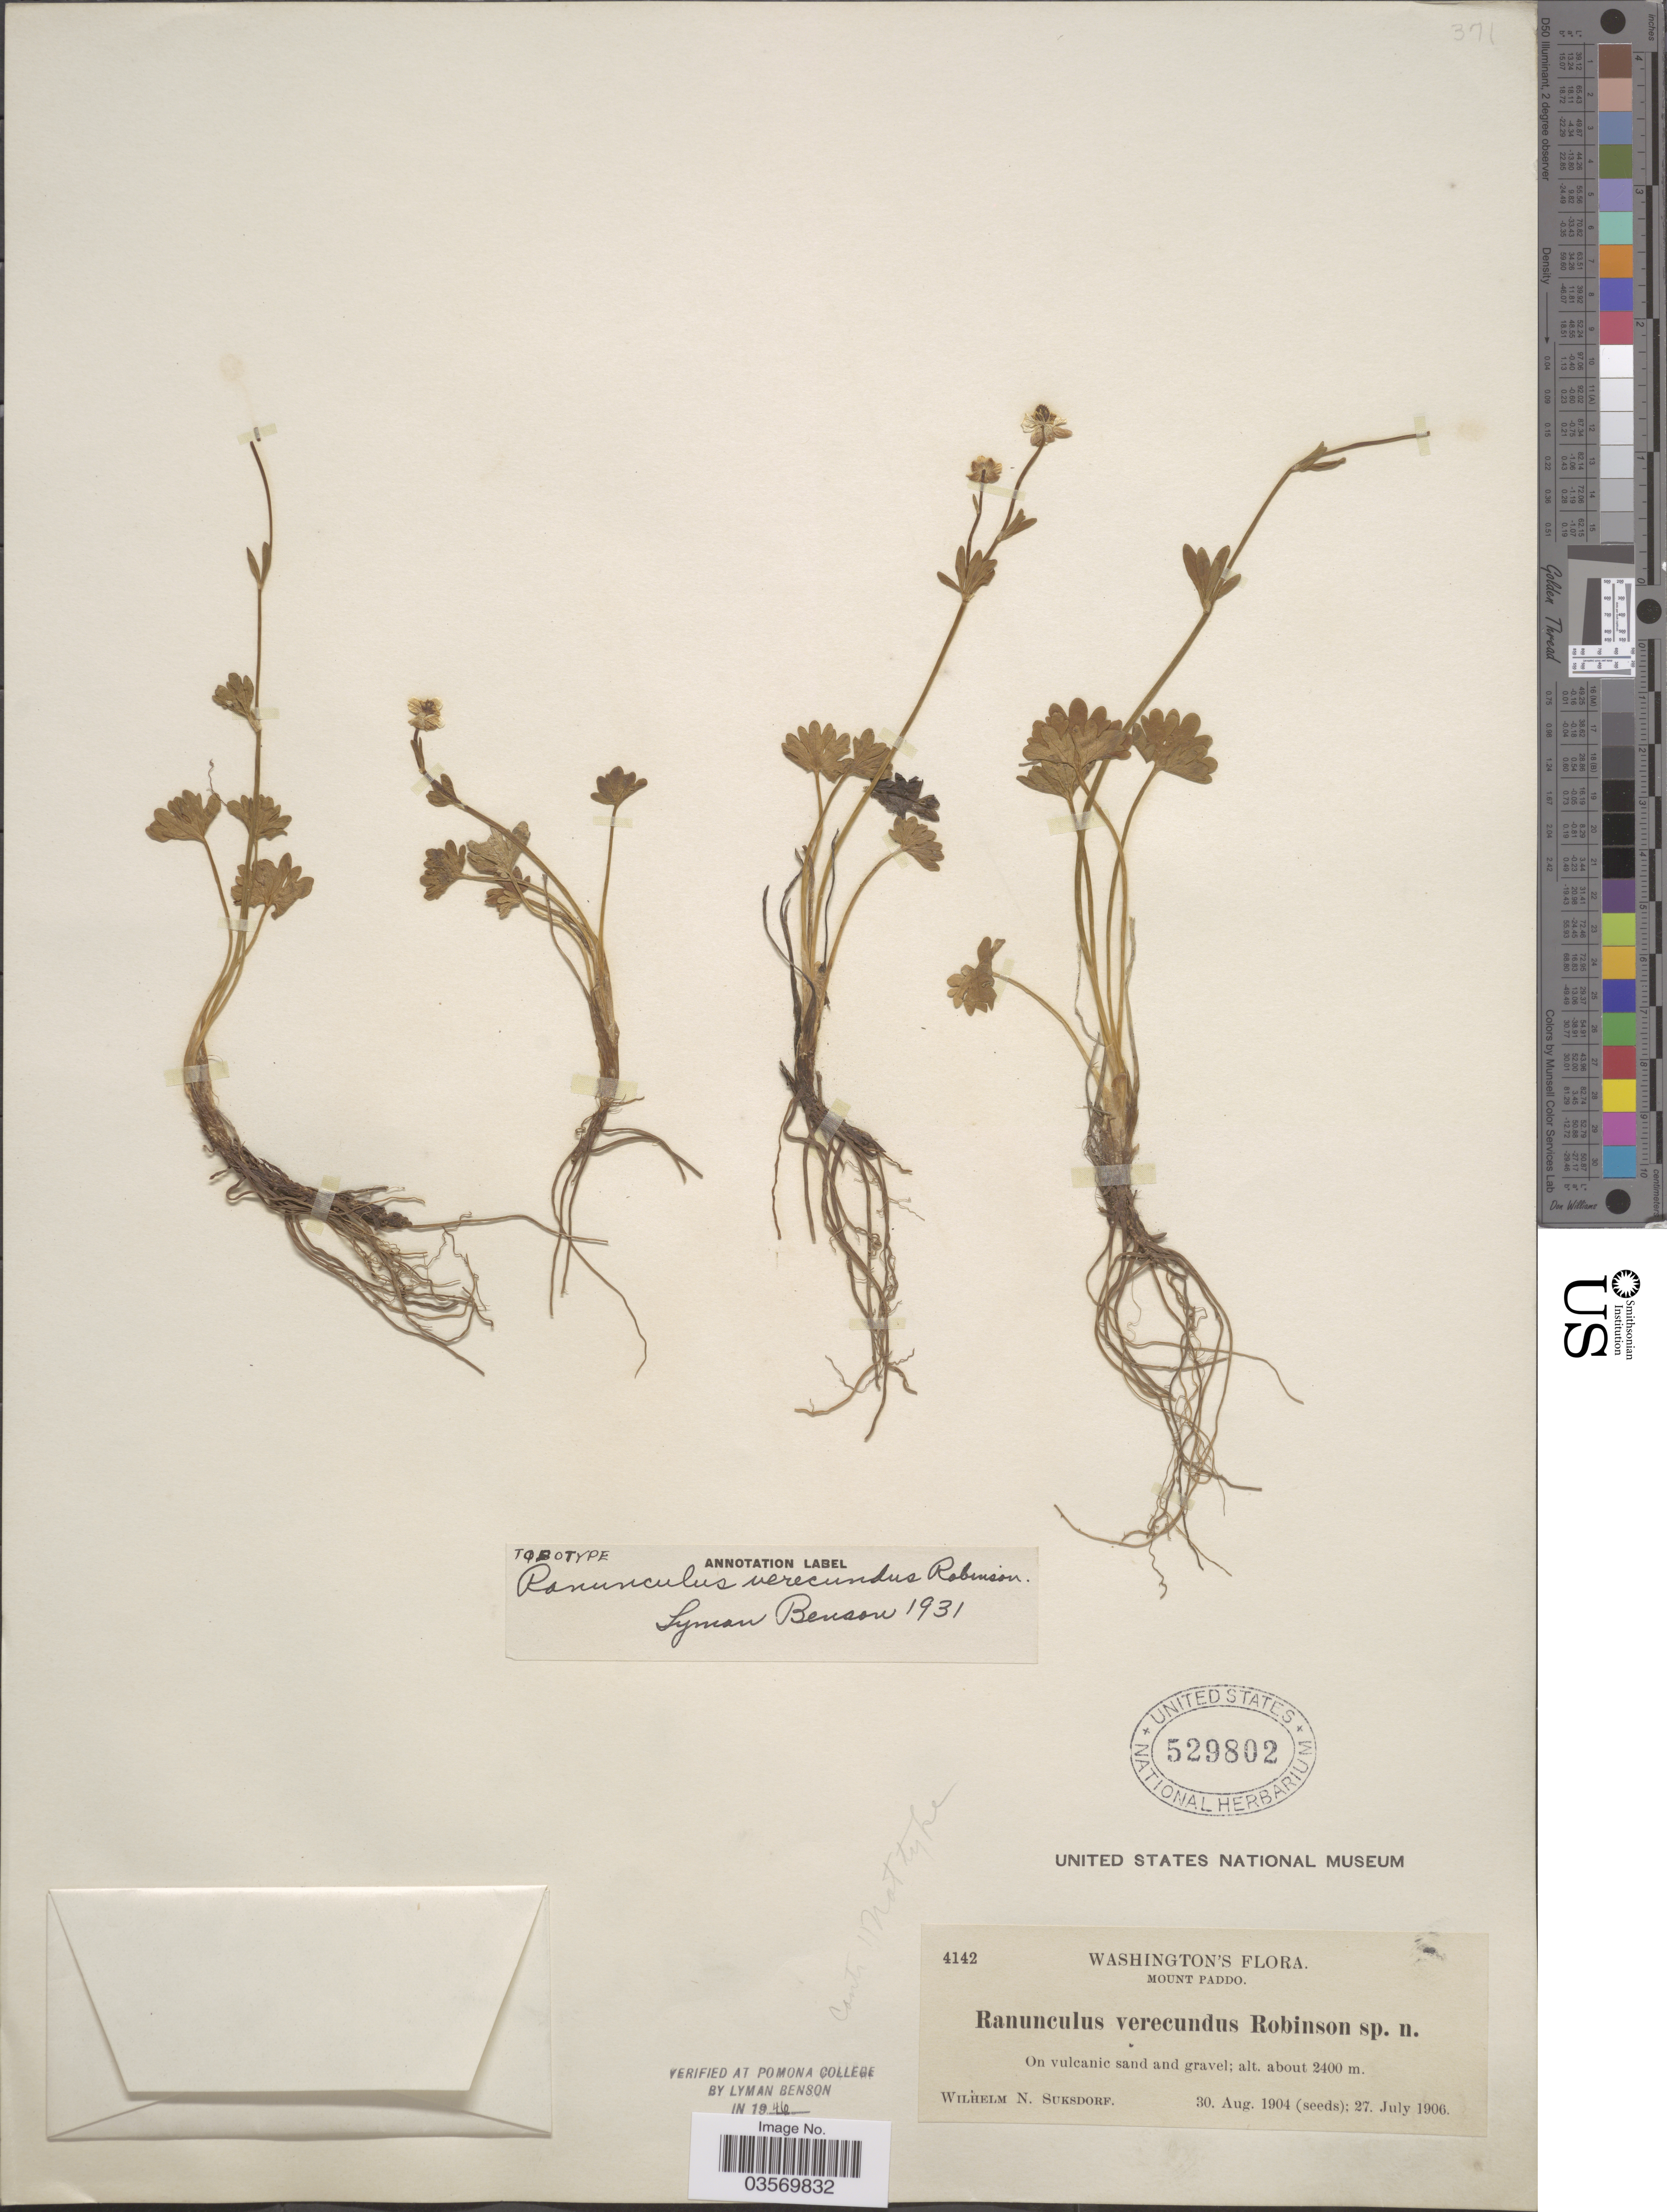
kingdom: Plantae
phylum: Tracheophyta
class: Magnoliopsida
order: Ranunculales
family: Ranunculaceae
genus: Ranunculus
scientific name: Ranunculus verecundus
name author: B.L. Rob.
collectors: W. N. Suksdorf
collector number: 4142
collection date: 1904-08-30/1906-07-27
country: United States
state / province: Washington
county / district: Skamania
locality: Mount Paddo. On vulcanic sand and gravel.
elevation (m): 2400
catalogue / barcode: US 529802